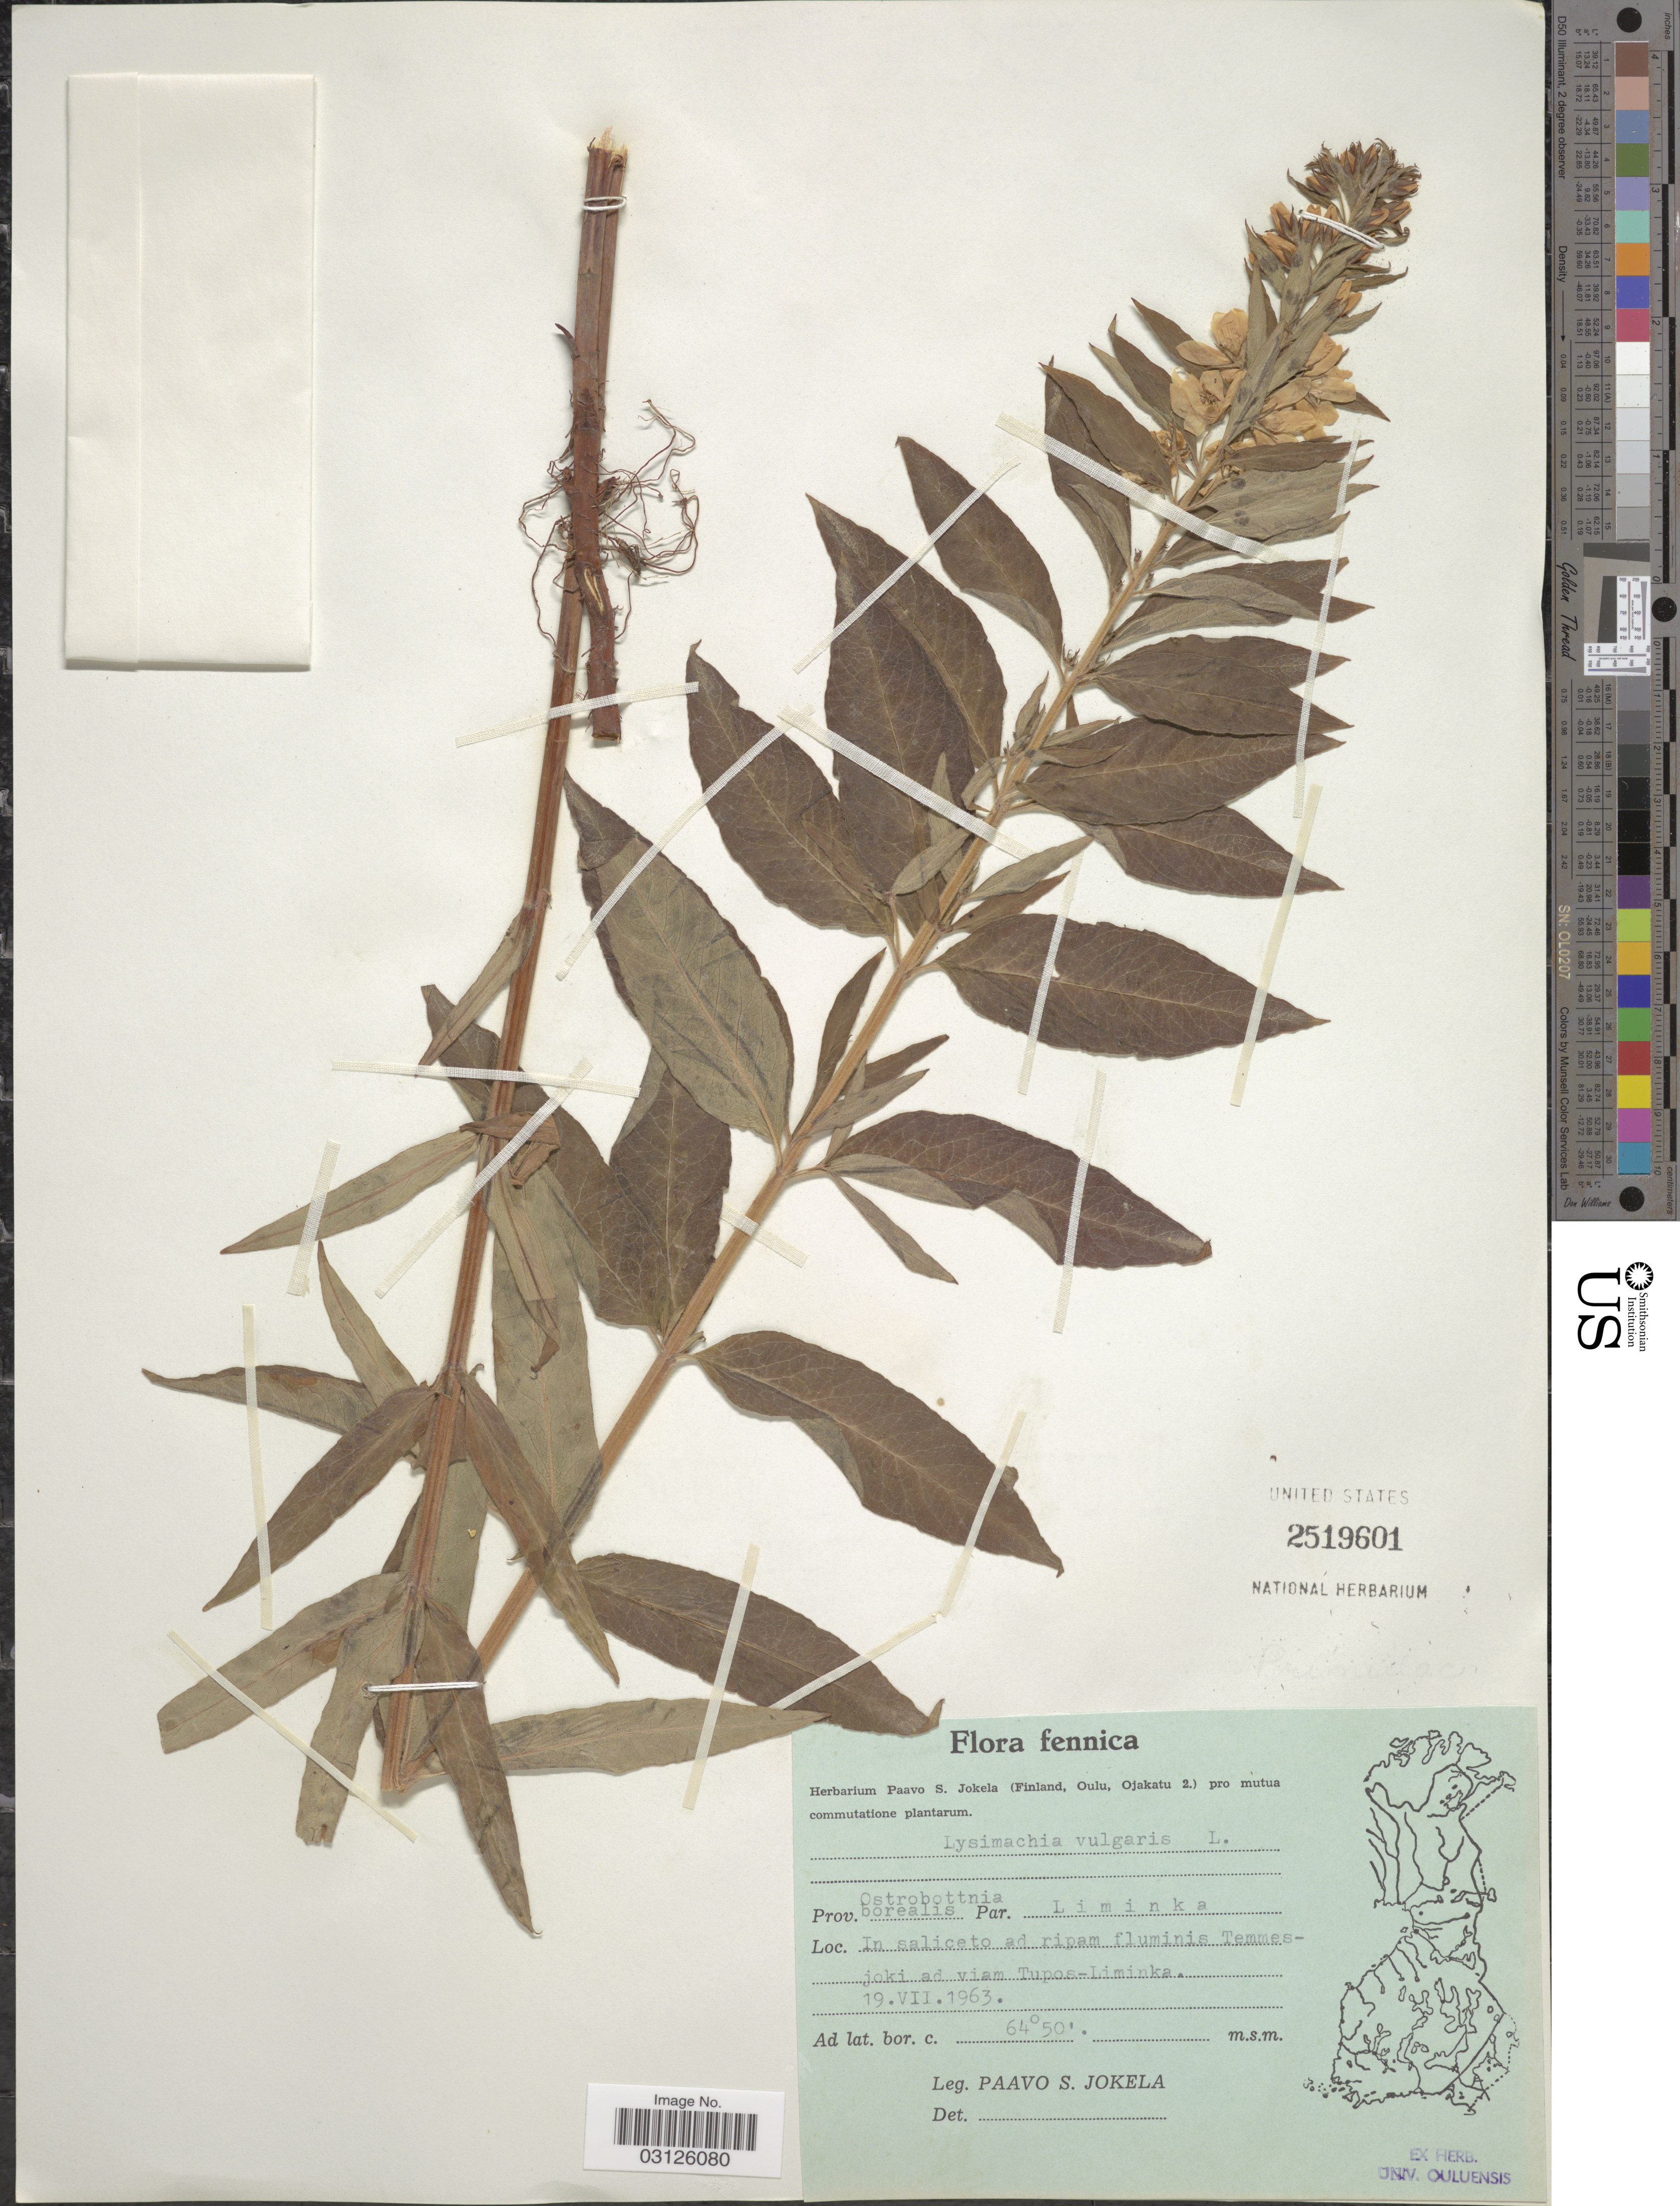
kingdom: Plantae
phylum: Tracheophyta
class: Magnoliopsida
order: Ericales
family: Primulaceae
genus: Lysimachia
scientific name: Lysimachia thyrsiflora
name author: L.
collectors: P. Jokela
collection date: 1963-07-19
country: Finland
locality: Prov. Ostrobottnia borealis. Par. Liminka.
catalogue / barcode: US 2519601